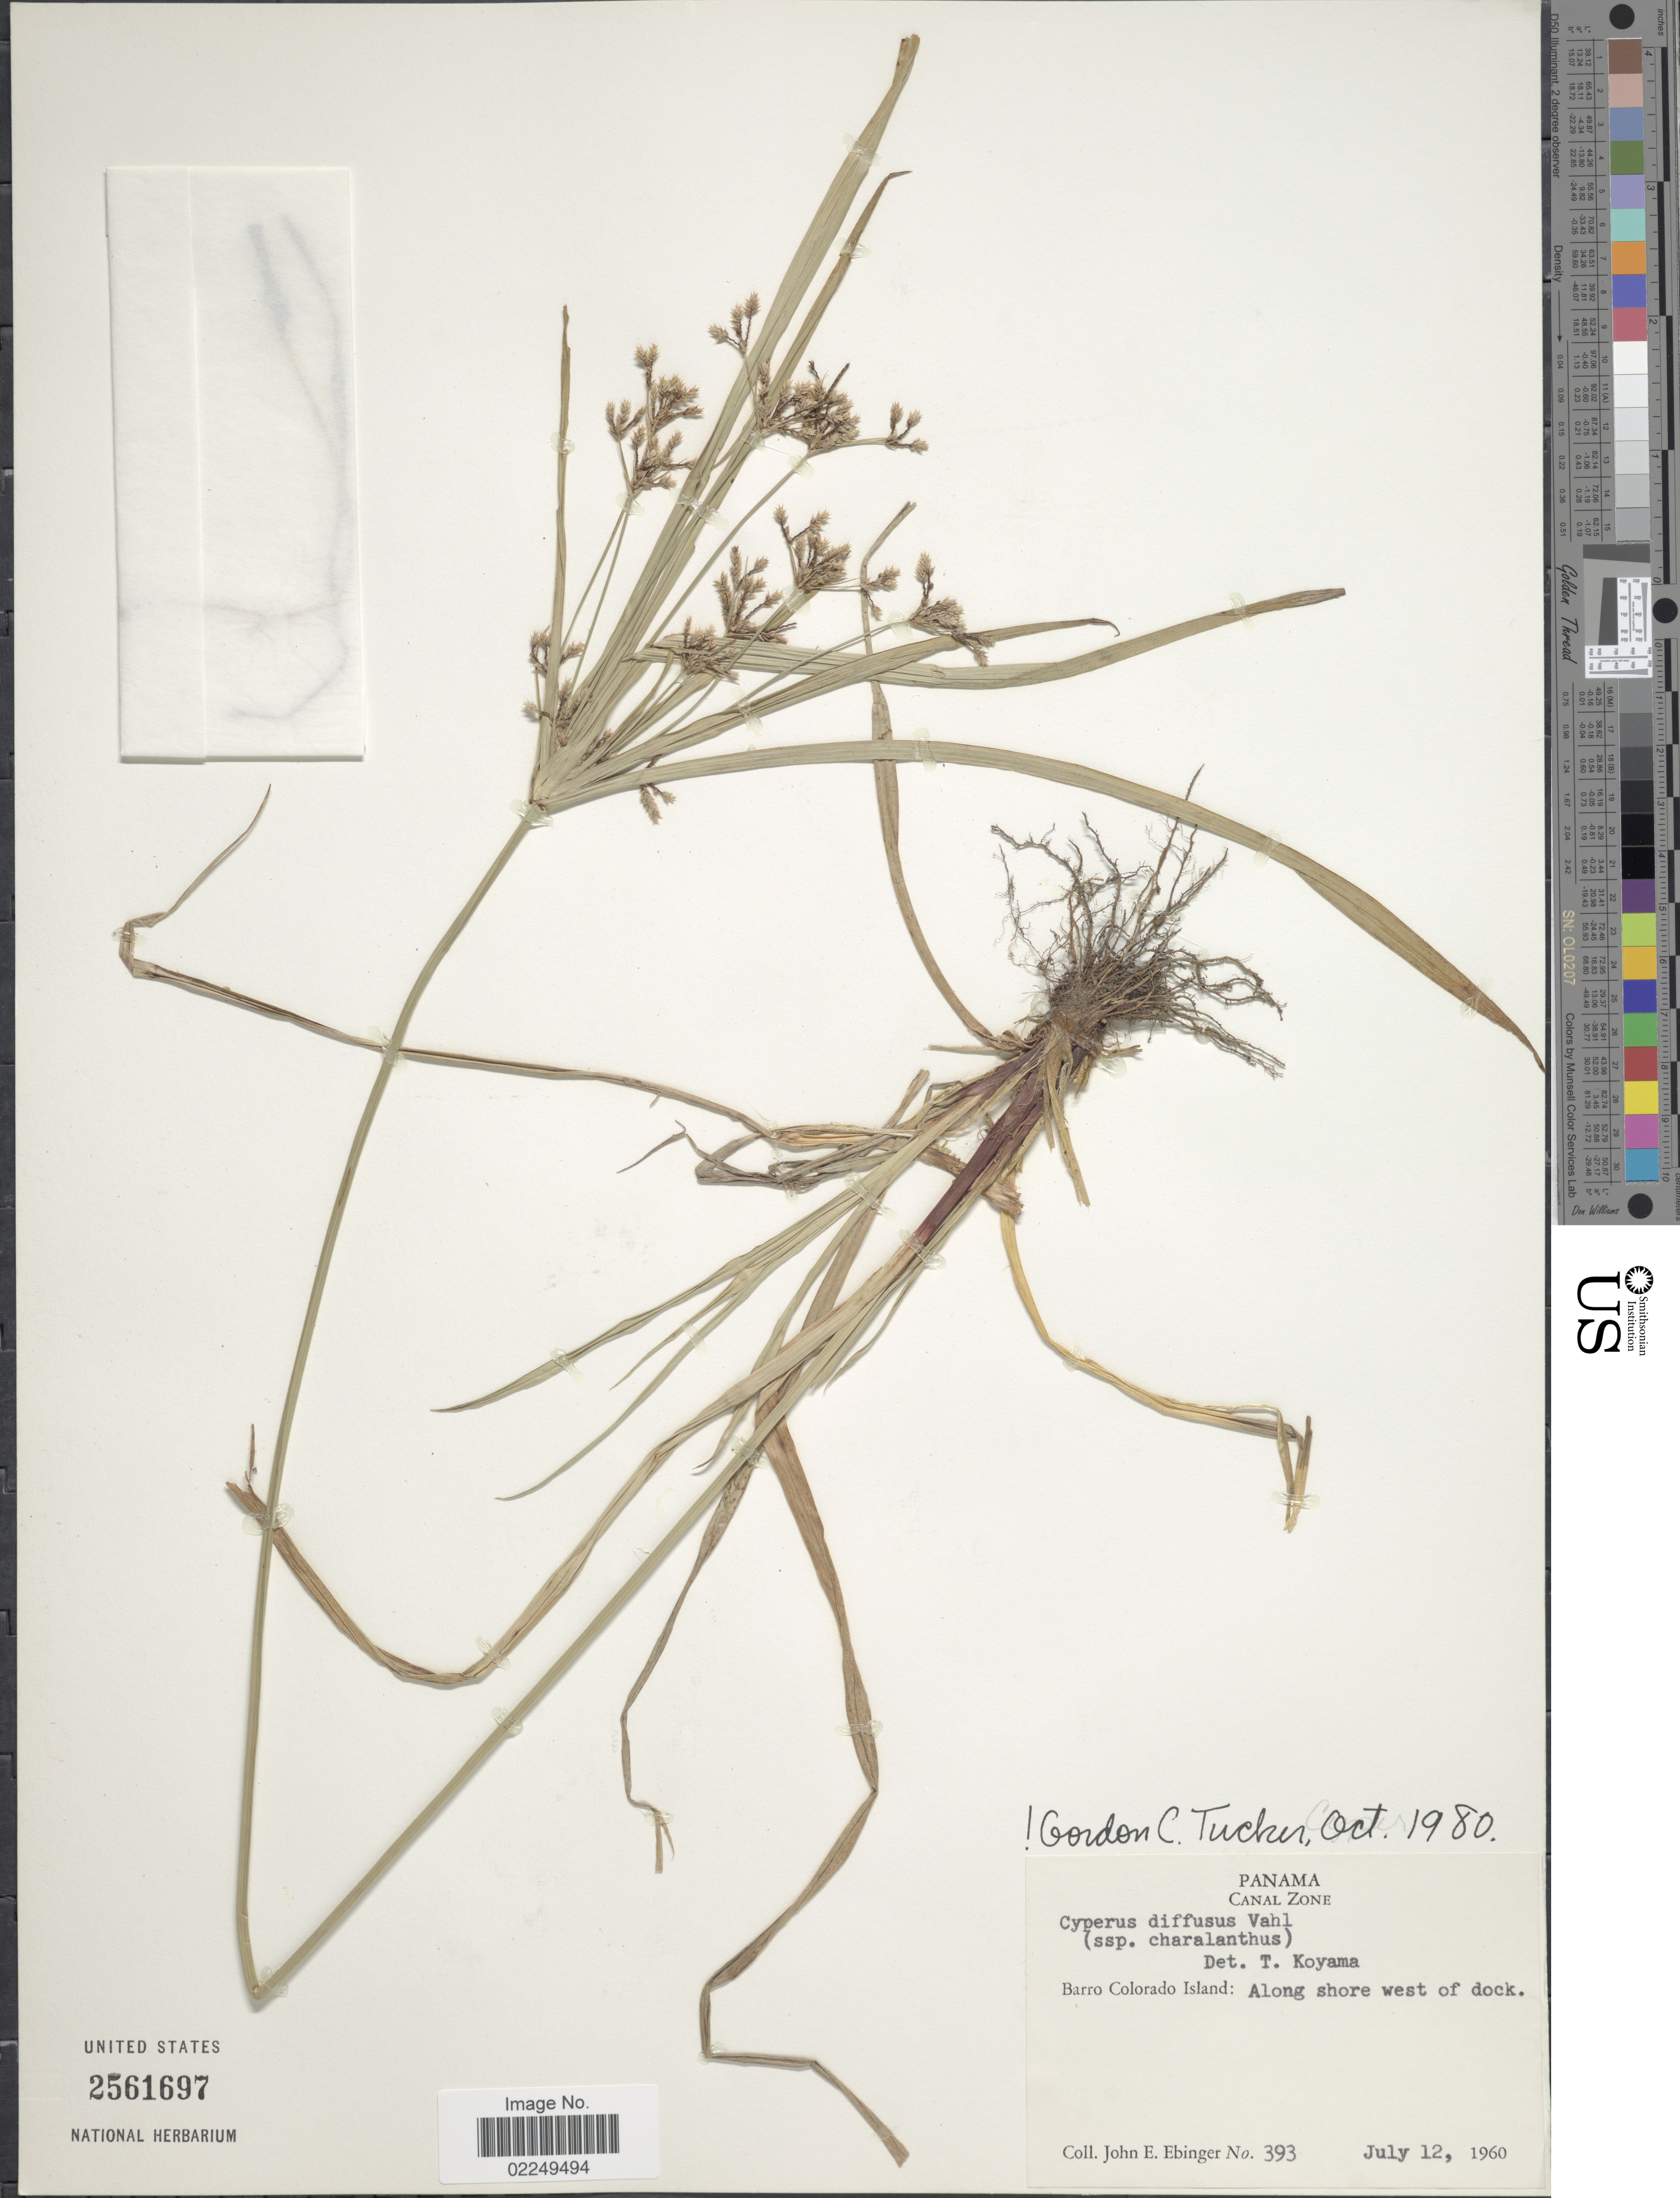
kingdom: Plantae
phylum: Tracheophyta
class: Liliopsida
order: Poales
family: Cyperaceae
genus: Cyperus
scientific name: Cyperus laxus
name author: Lam.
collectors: J. Ebinger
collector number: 393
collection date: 1960-07-12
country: Panama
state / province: Panamá Oeste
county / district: Canal Zone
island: Barro Colorado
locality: Canal Zone, Barro Colorado Island, Along shore west of dock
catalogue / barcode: US 2561697